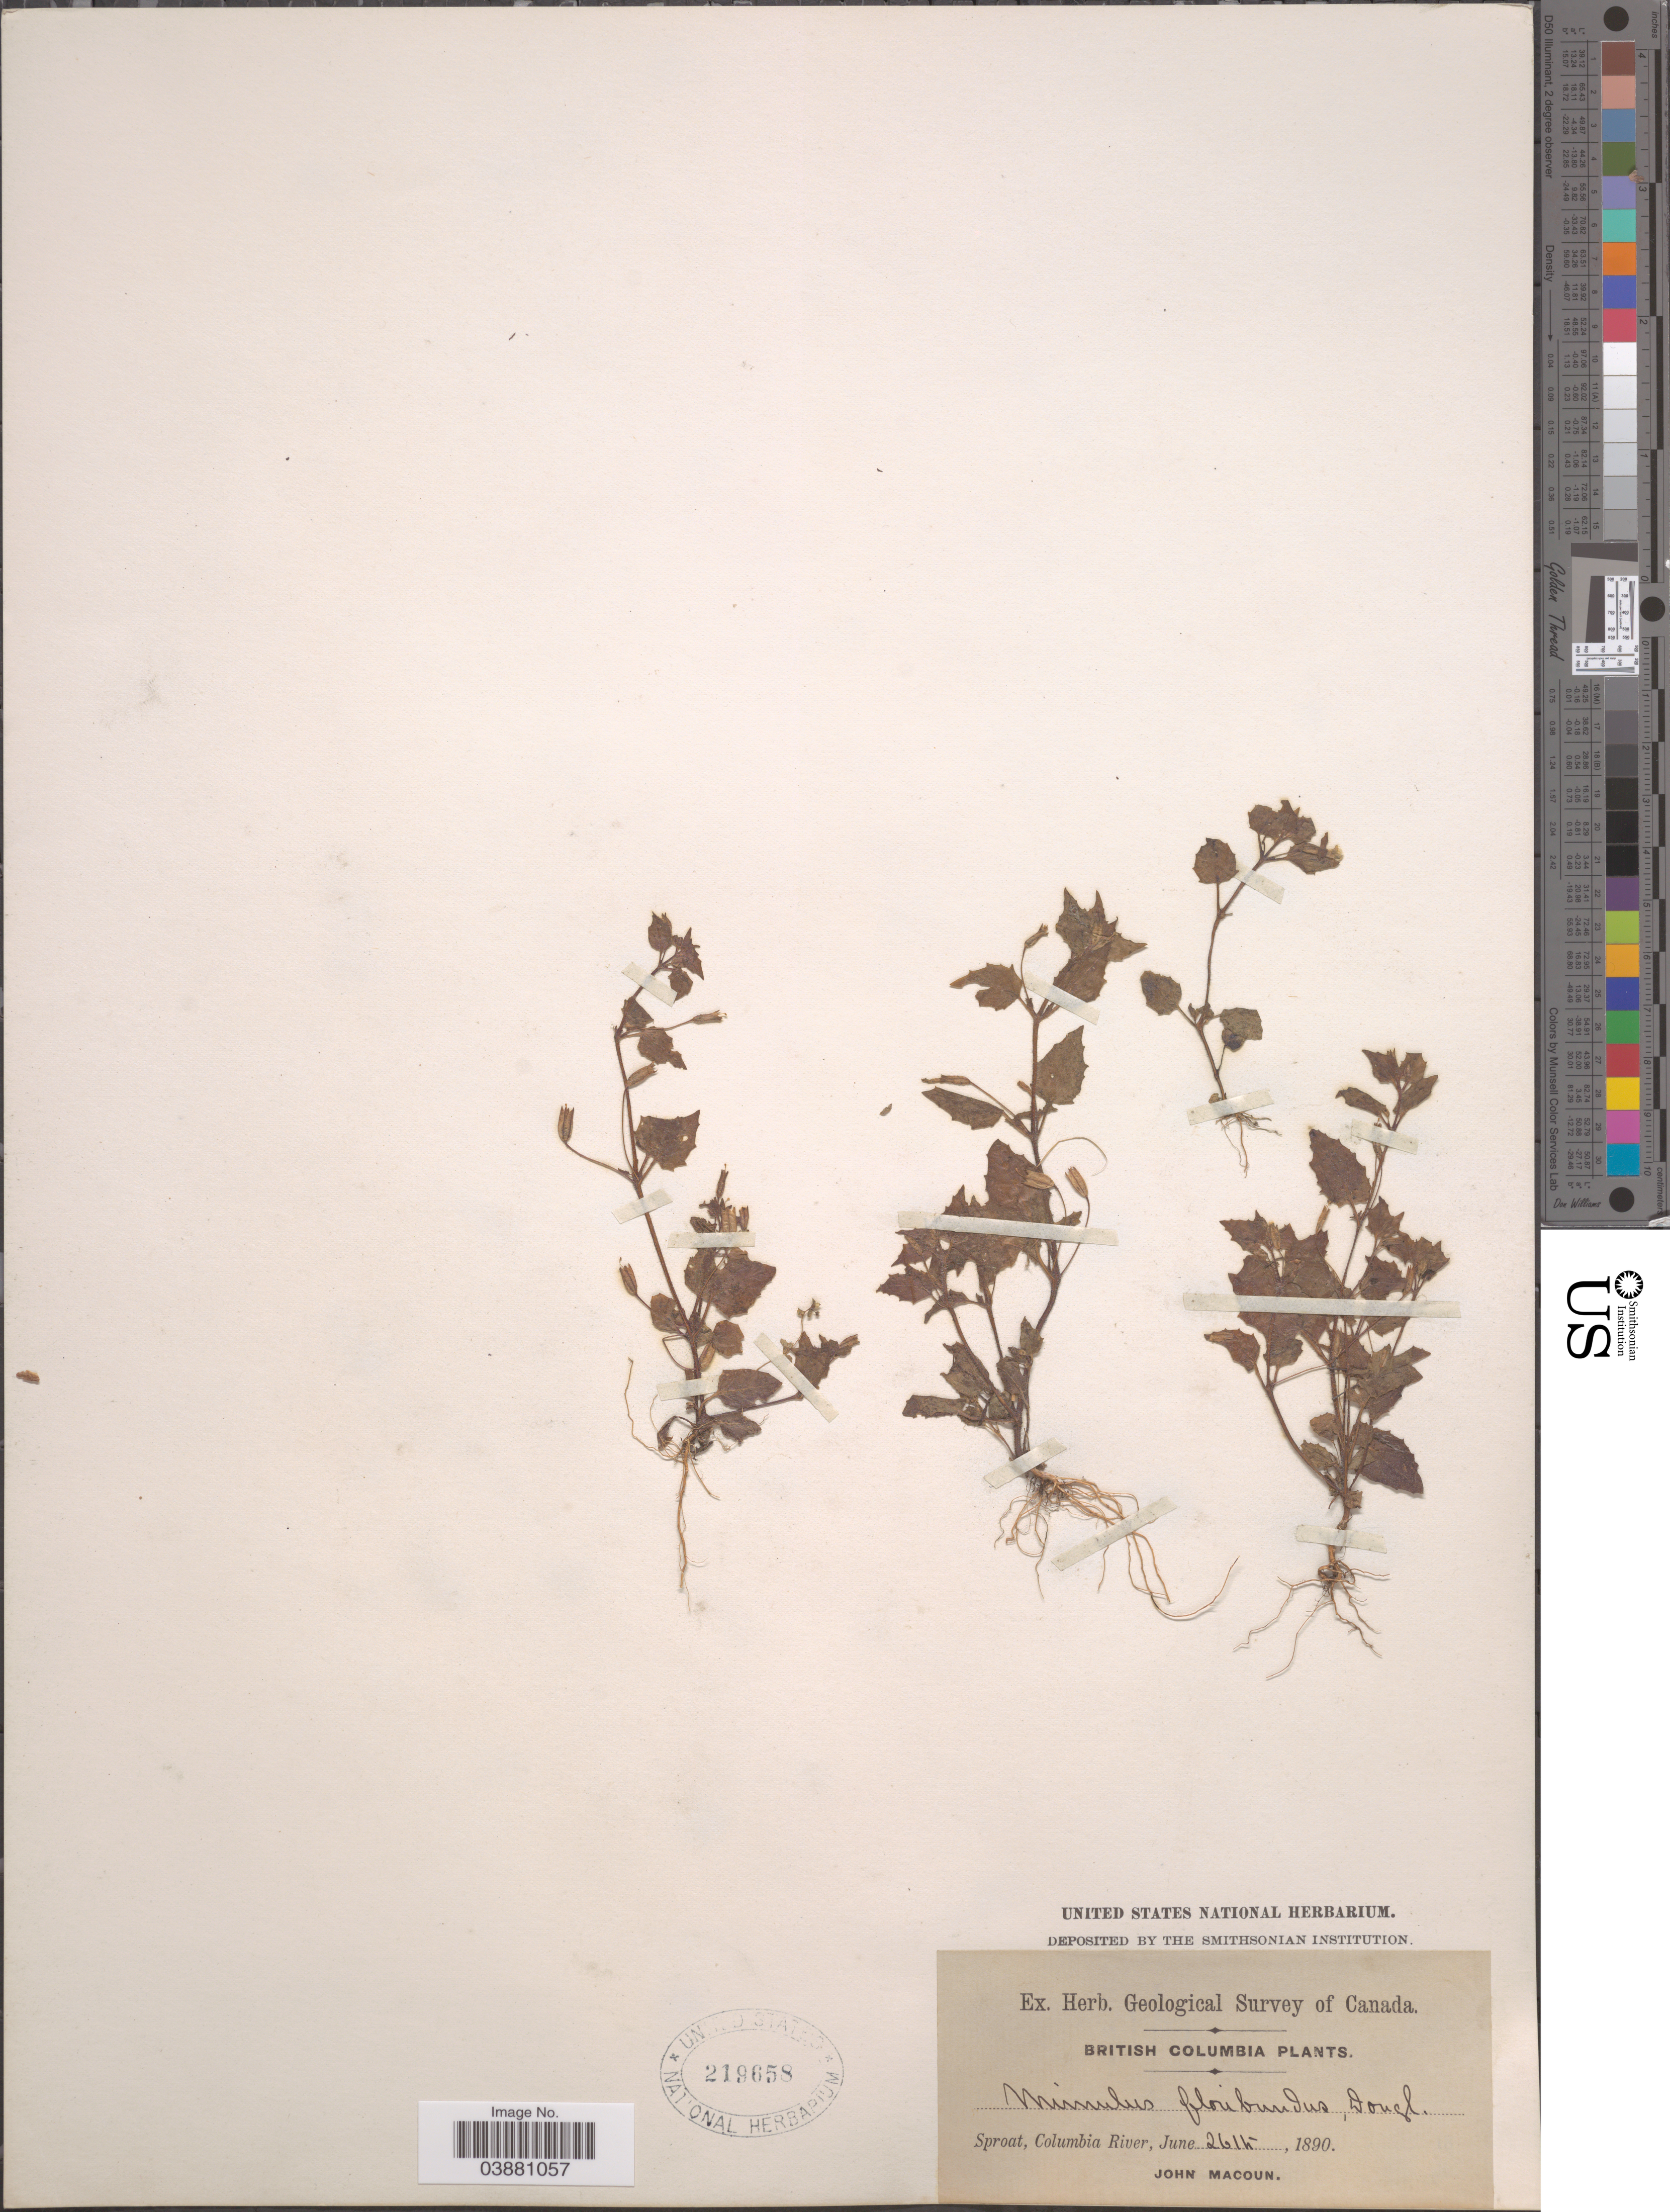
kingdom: Plantae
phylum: Tracheophyta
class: Magnoliopsida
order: Lamiales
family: Phrymaceae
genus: Mimulus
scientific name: Mimulus floribundus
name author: Douglas ex Lindl.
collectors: J. Macoun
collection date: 1890-06-26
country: Canada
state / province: British Columbia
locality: Sproat, Columbia River.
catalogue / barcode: US 219658